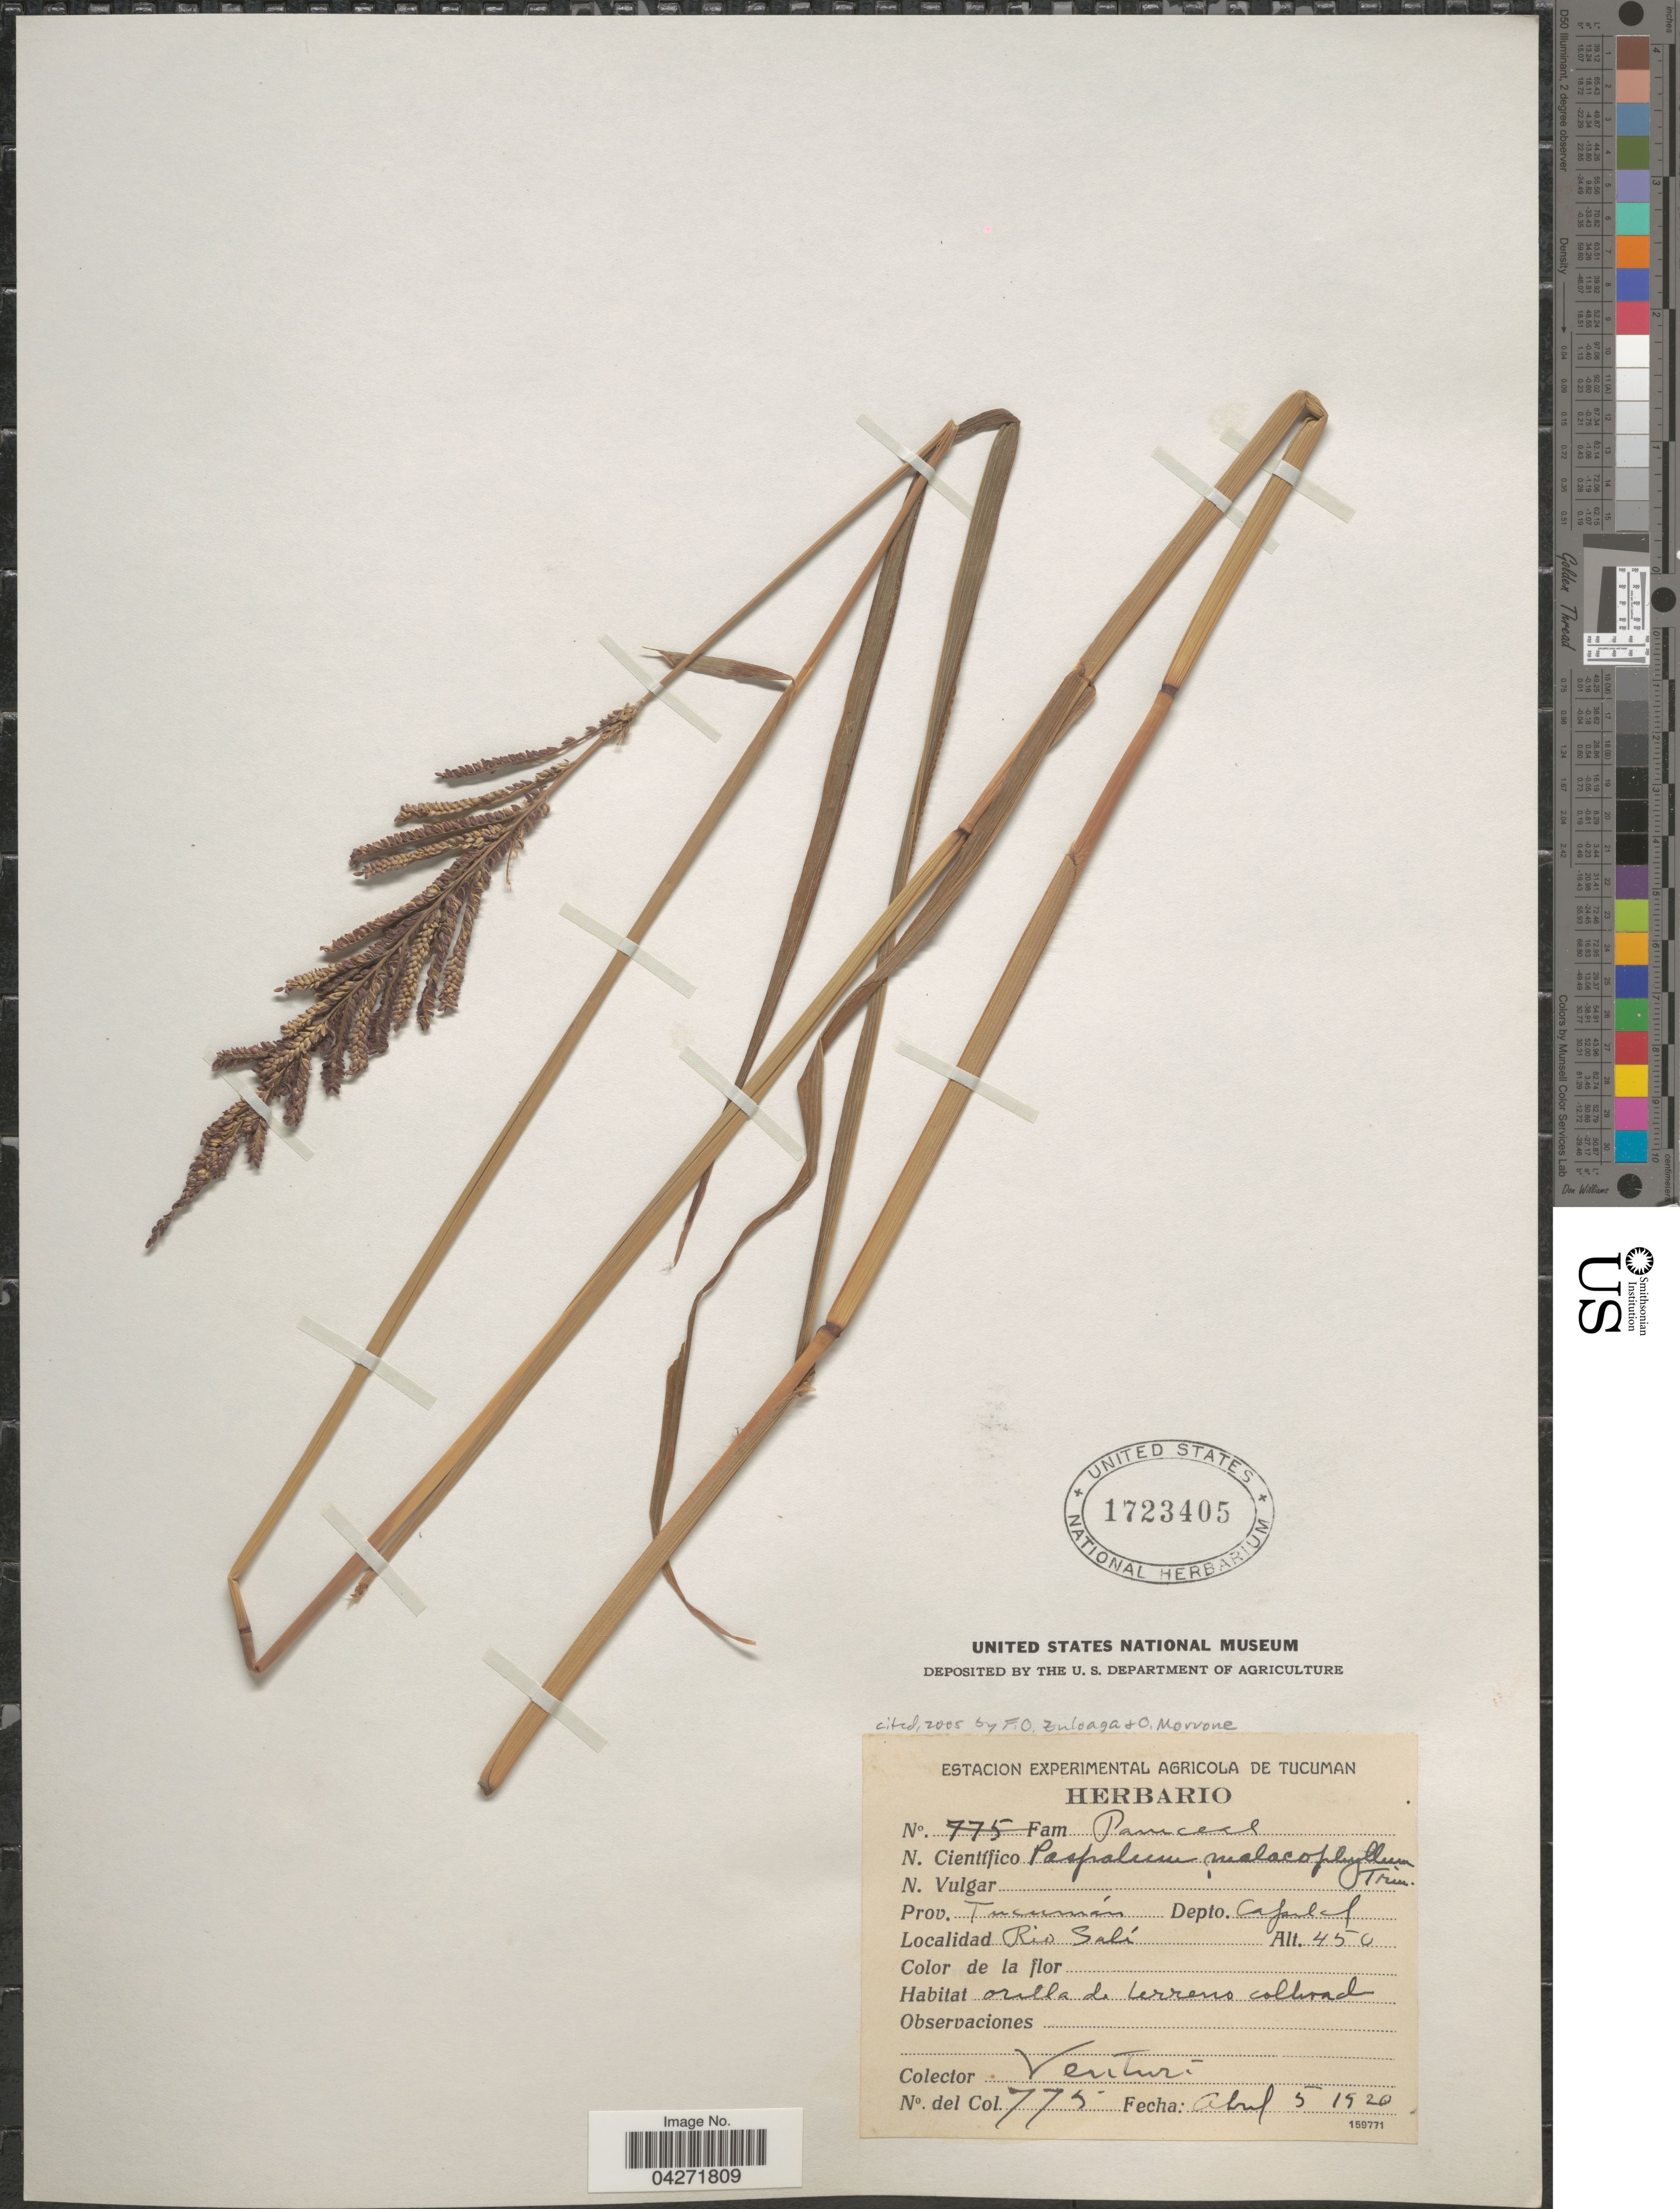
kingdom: Plantae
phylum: Tracheophyta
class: Liliopsida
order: Poales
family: Poaceae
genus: Paspalum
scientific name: Paspalum malacophyllum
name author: Trin.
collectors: Venturi, --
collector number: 775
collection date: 1920-04-05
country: Argentina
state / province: Tucuman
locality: Depto. Capital. Rio Salí.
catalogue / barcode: US 1723405